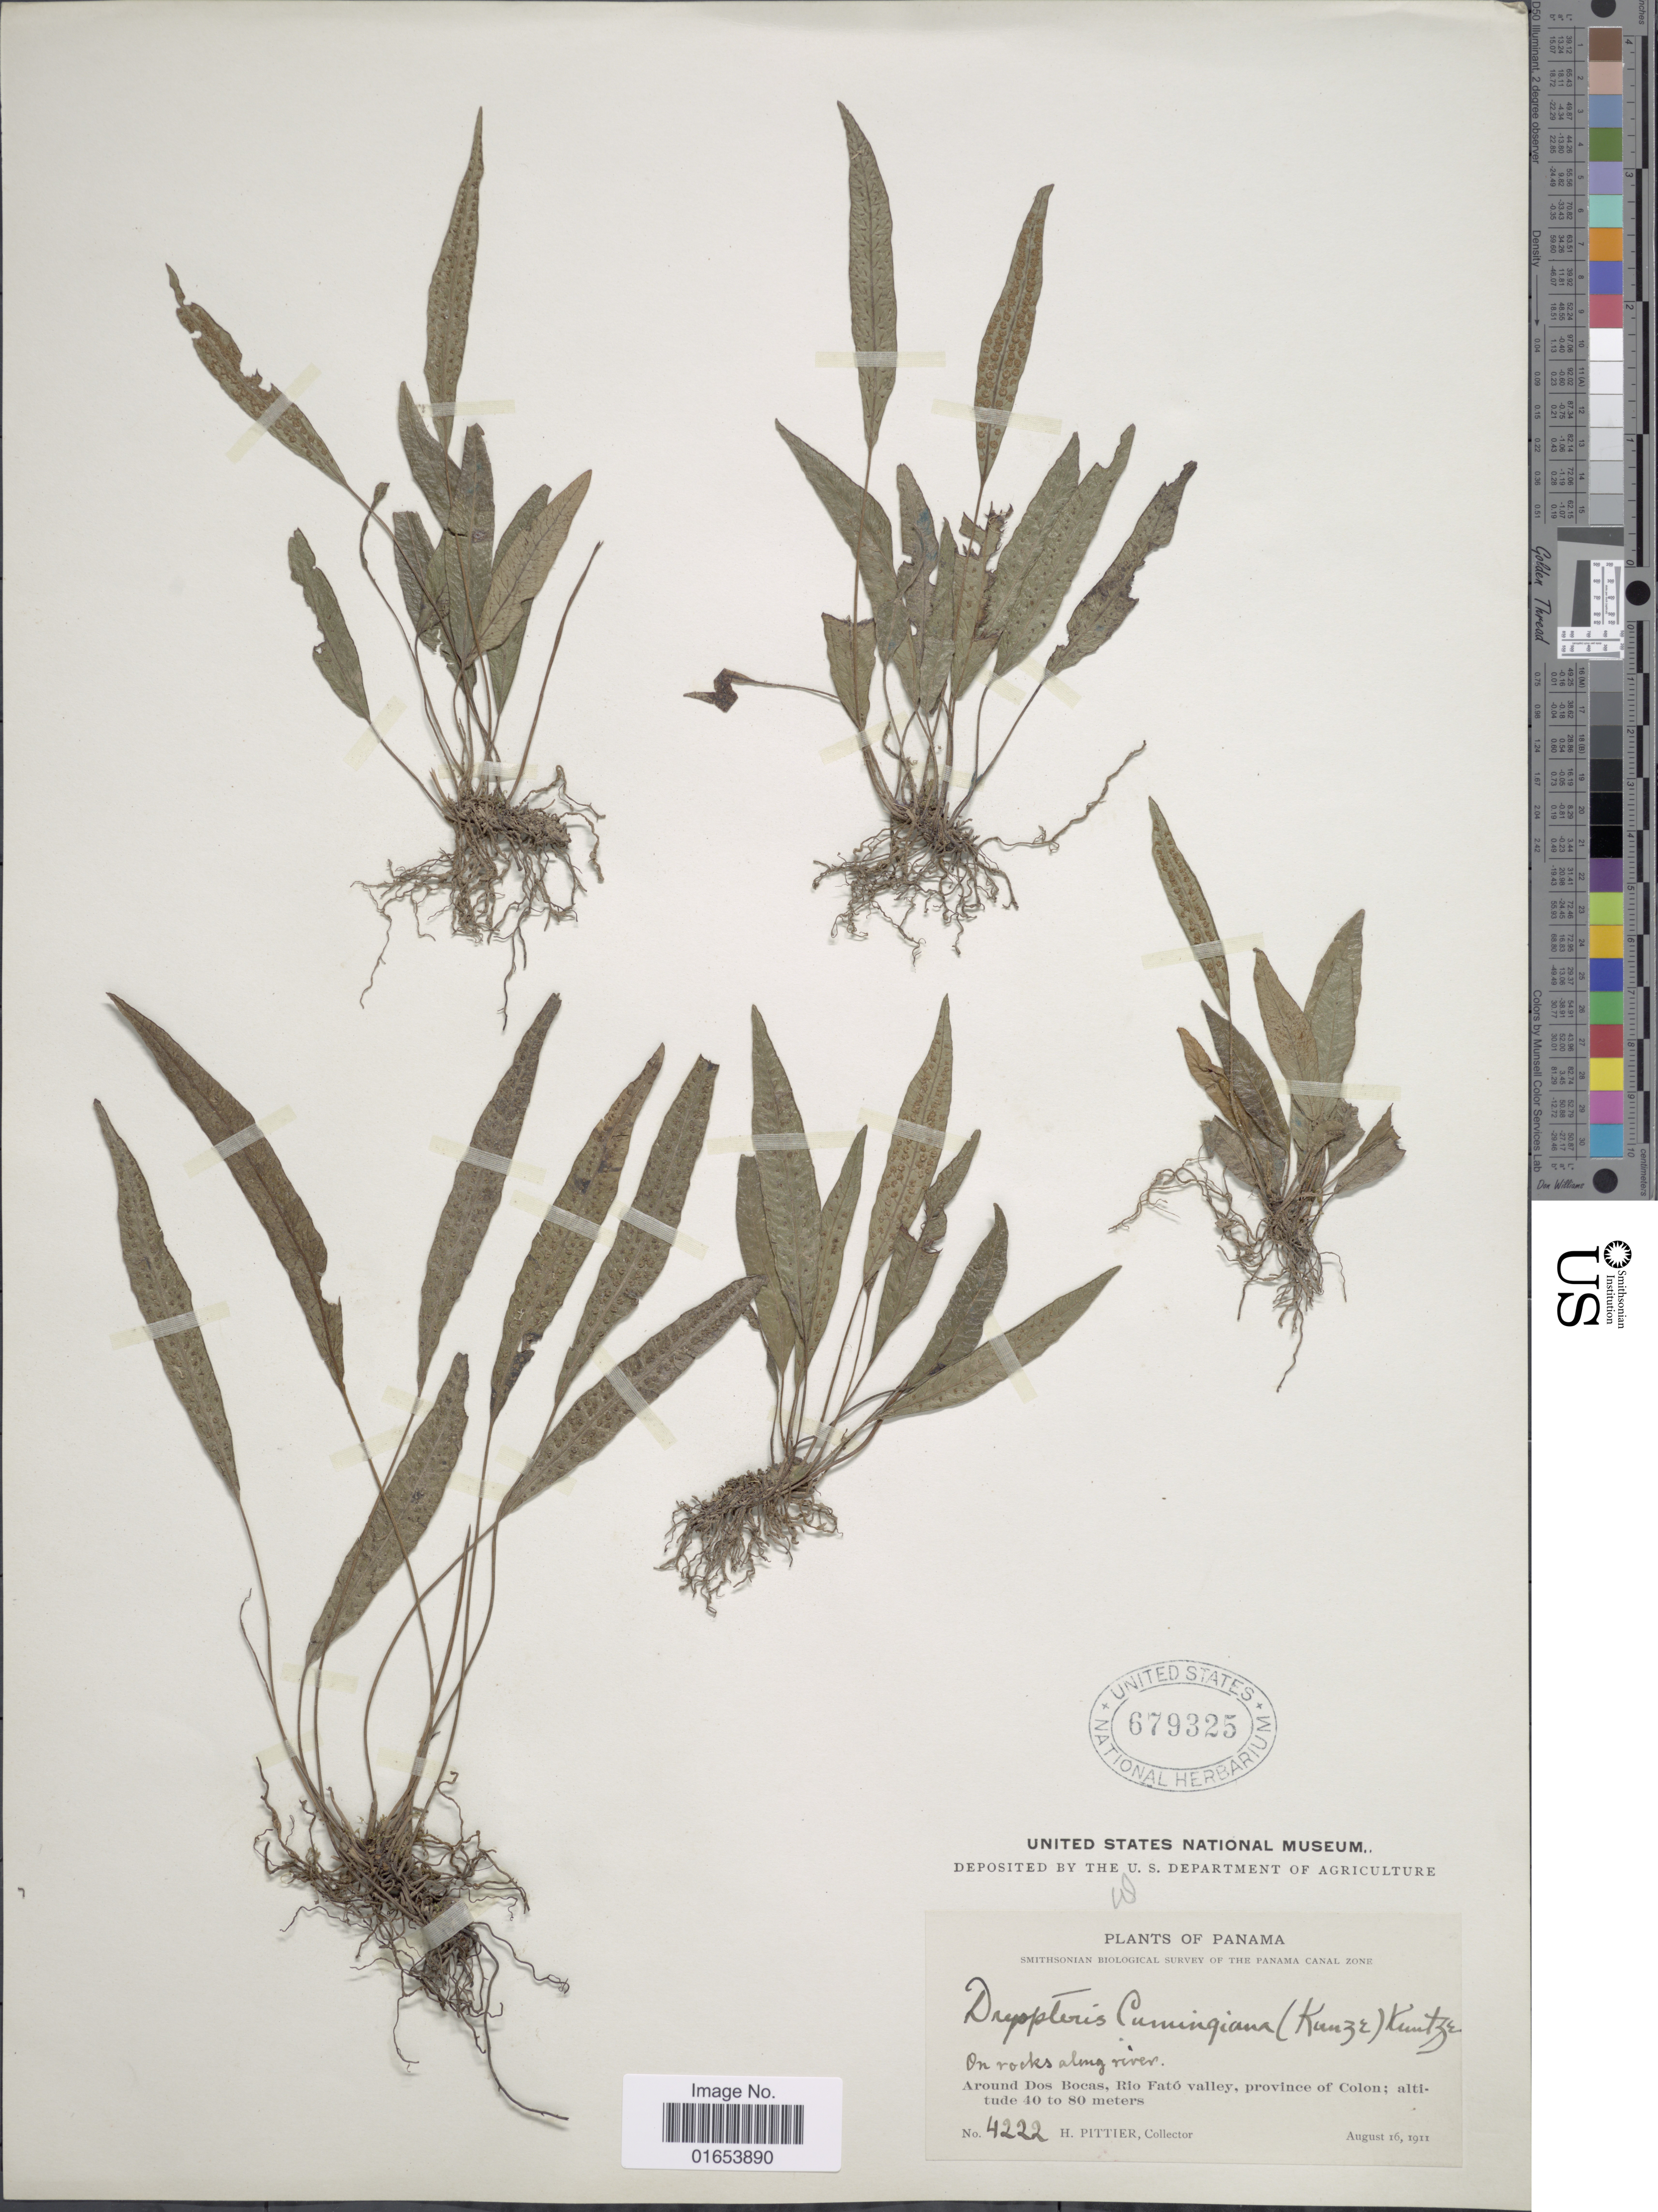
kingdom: Plantae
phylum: Tracheophyta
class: Polypodiopsida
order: Polypodiales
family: Thelypteridaceae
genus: Goniopteris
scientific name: Goniopteris cumingiana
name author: (Kunze) de Jonch. & Sen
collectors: H. F. Pittier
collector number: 4222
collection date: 1911-08-16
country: Panama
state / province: Colón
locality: Around Dos Bocas, Rio Fato valley, province of Colon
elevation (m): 40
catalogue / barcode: US 679325